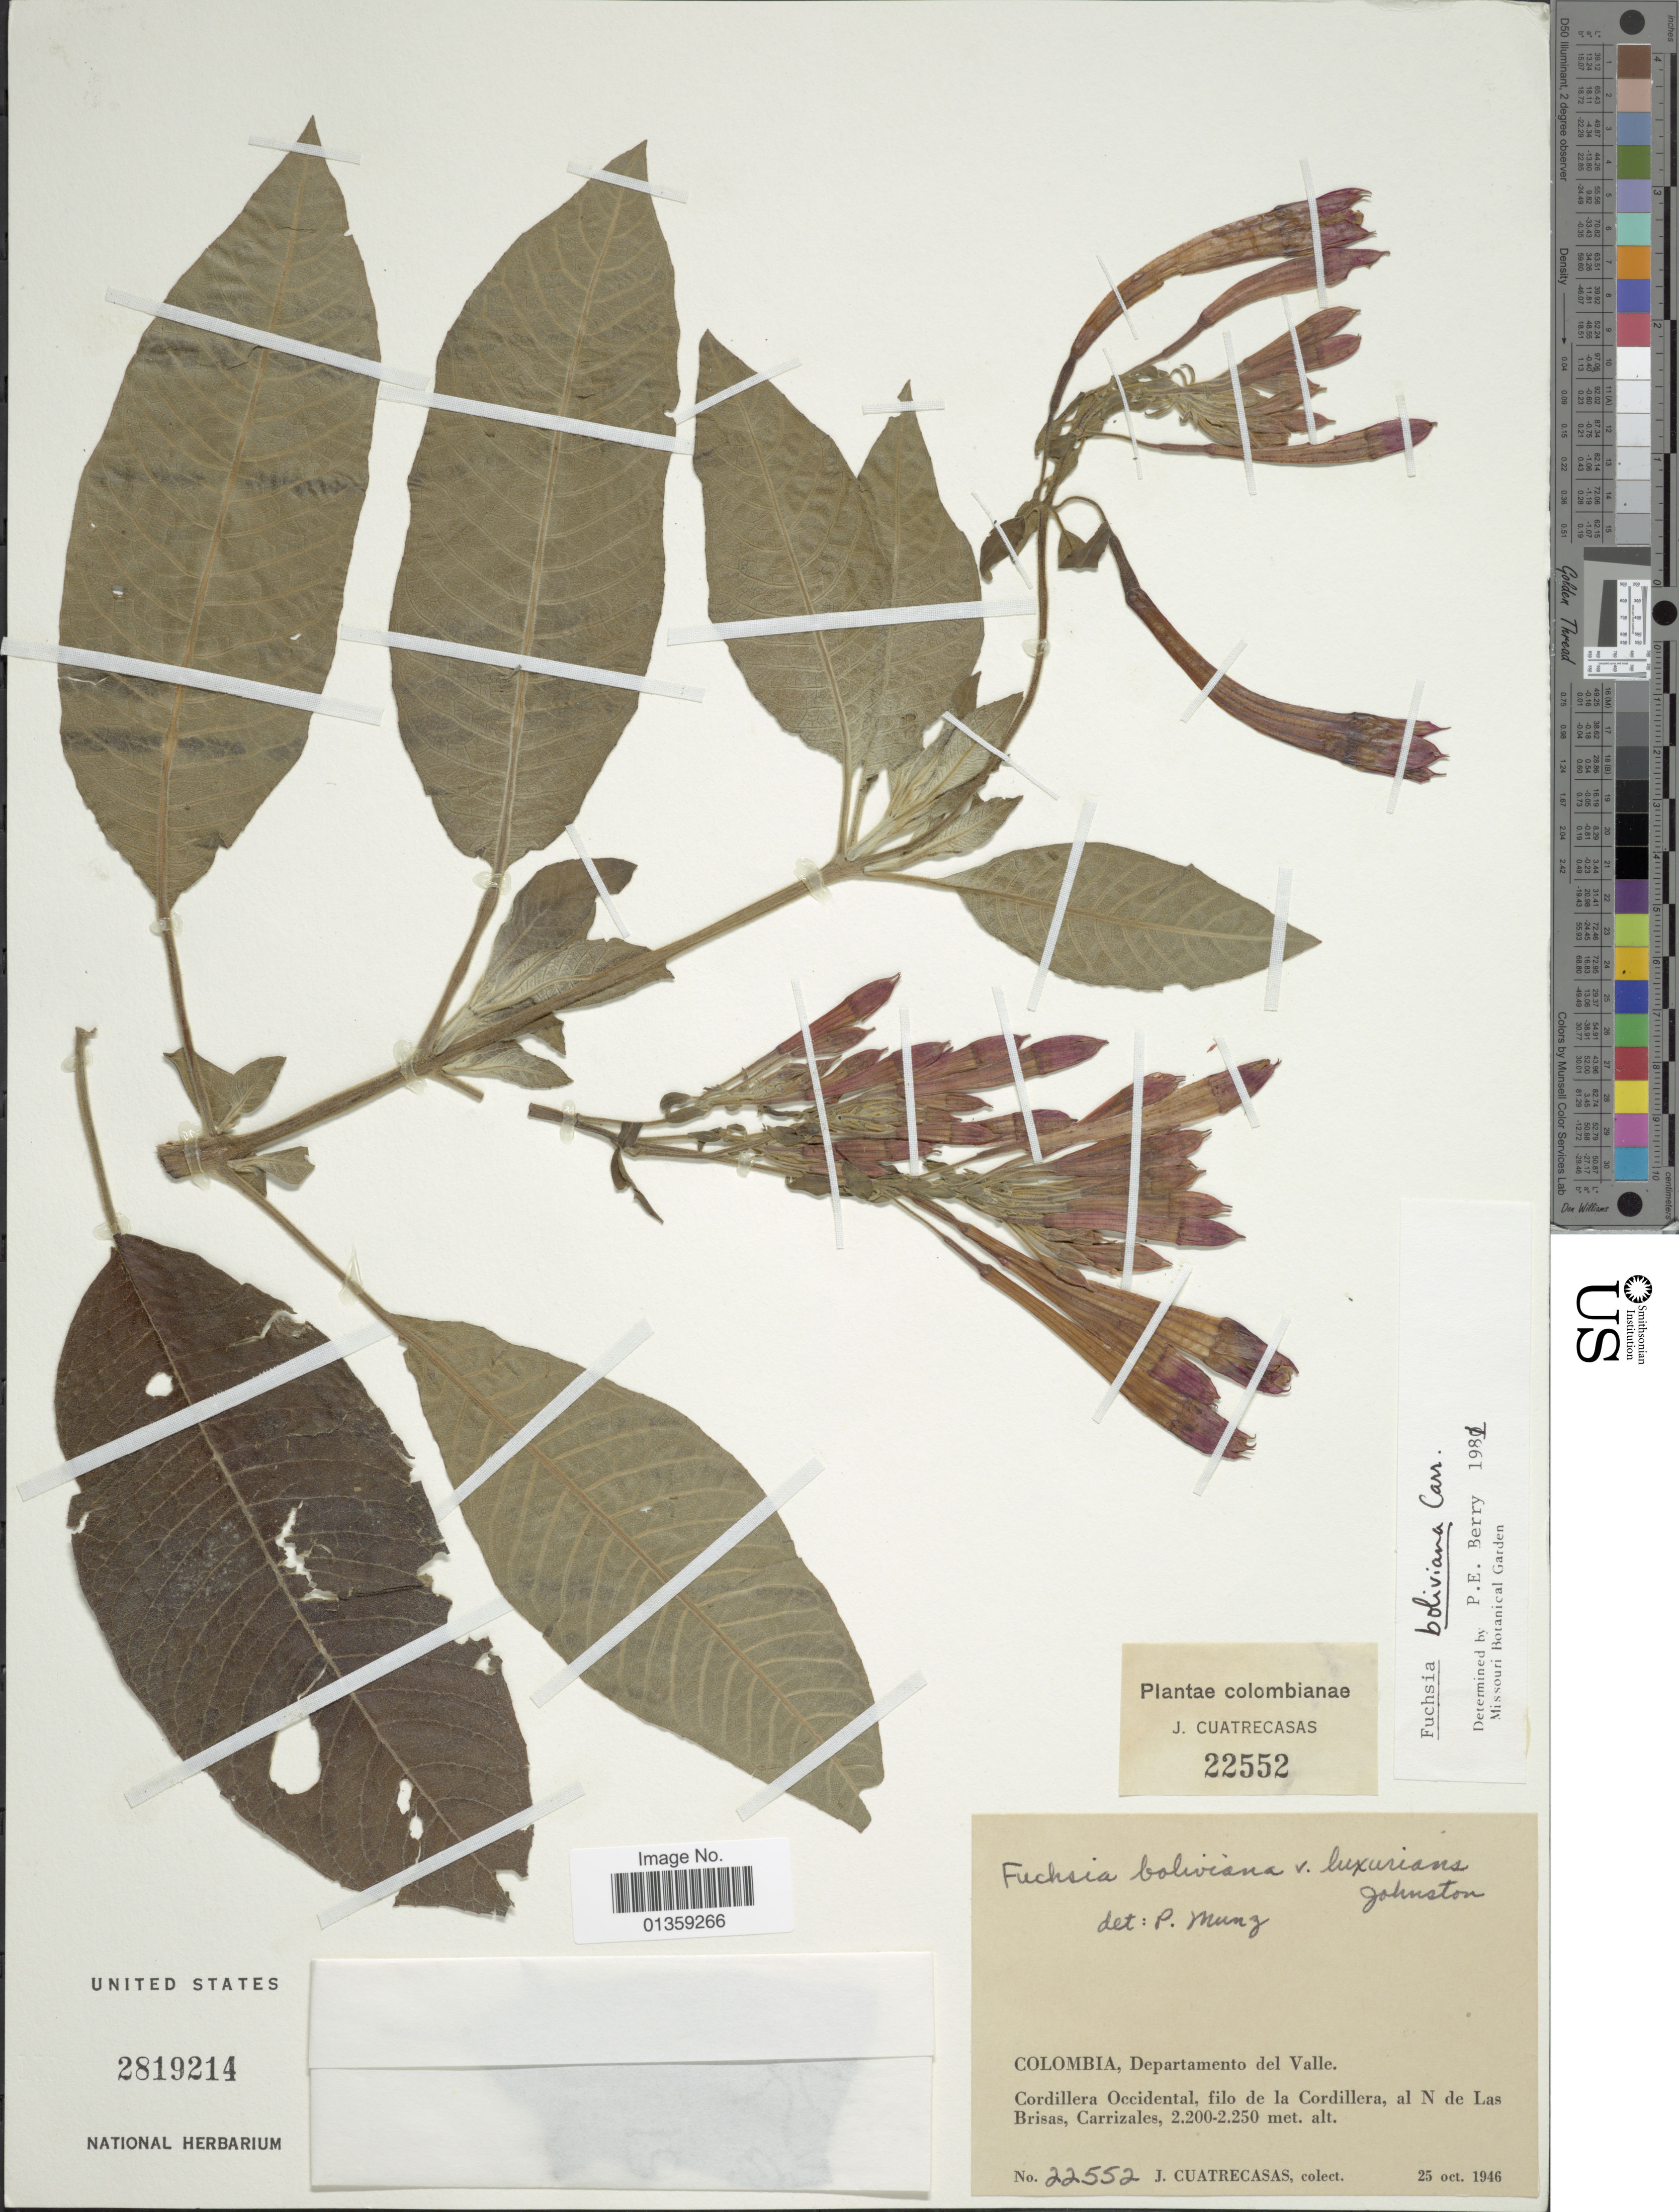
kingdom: Plantae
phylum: Tracheophyta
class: Magnoliopsida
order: Myrtales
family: Onagraceae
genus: Fuchsia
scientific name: Fuchsia boliviana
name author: Carrière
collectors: J. Cuatrecasas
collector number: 22552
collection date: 1946-10-25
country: Colombia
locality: Departamento del Valle. Cordillera Occidental, filo de la Cordillera, al N de Las Brisas, Carrizales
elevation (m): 2200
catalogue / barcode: US 2819214